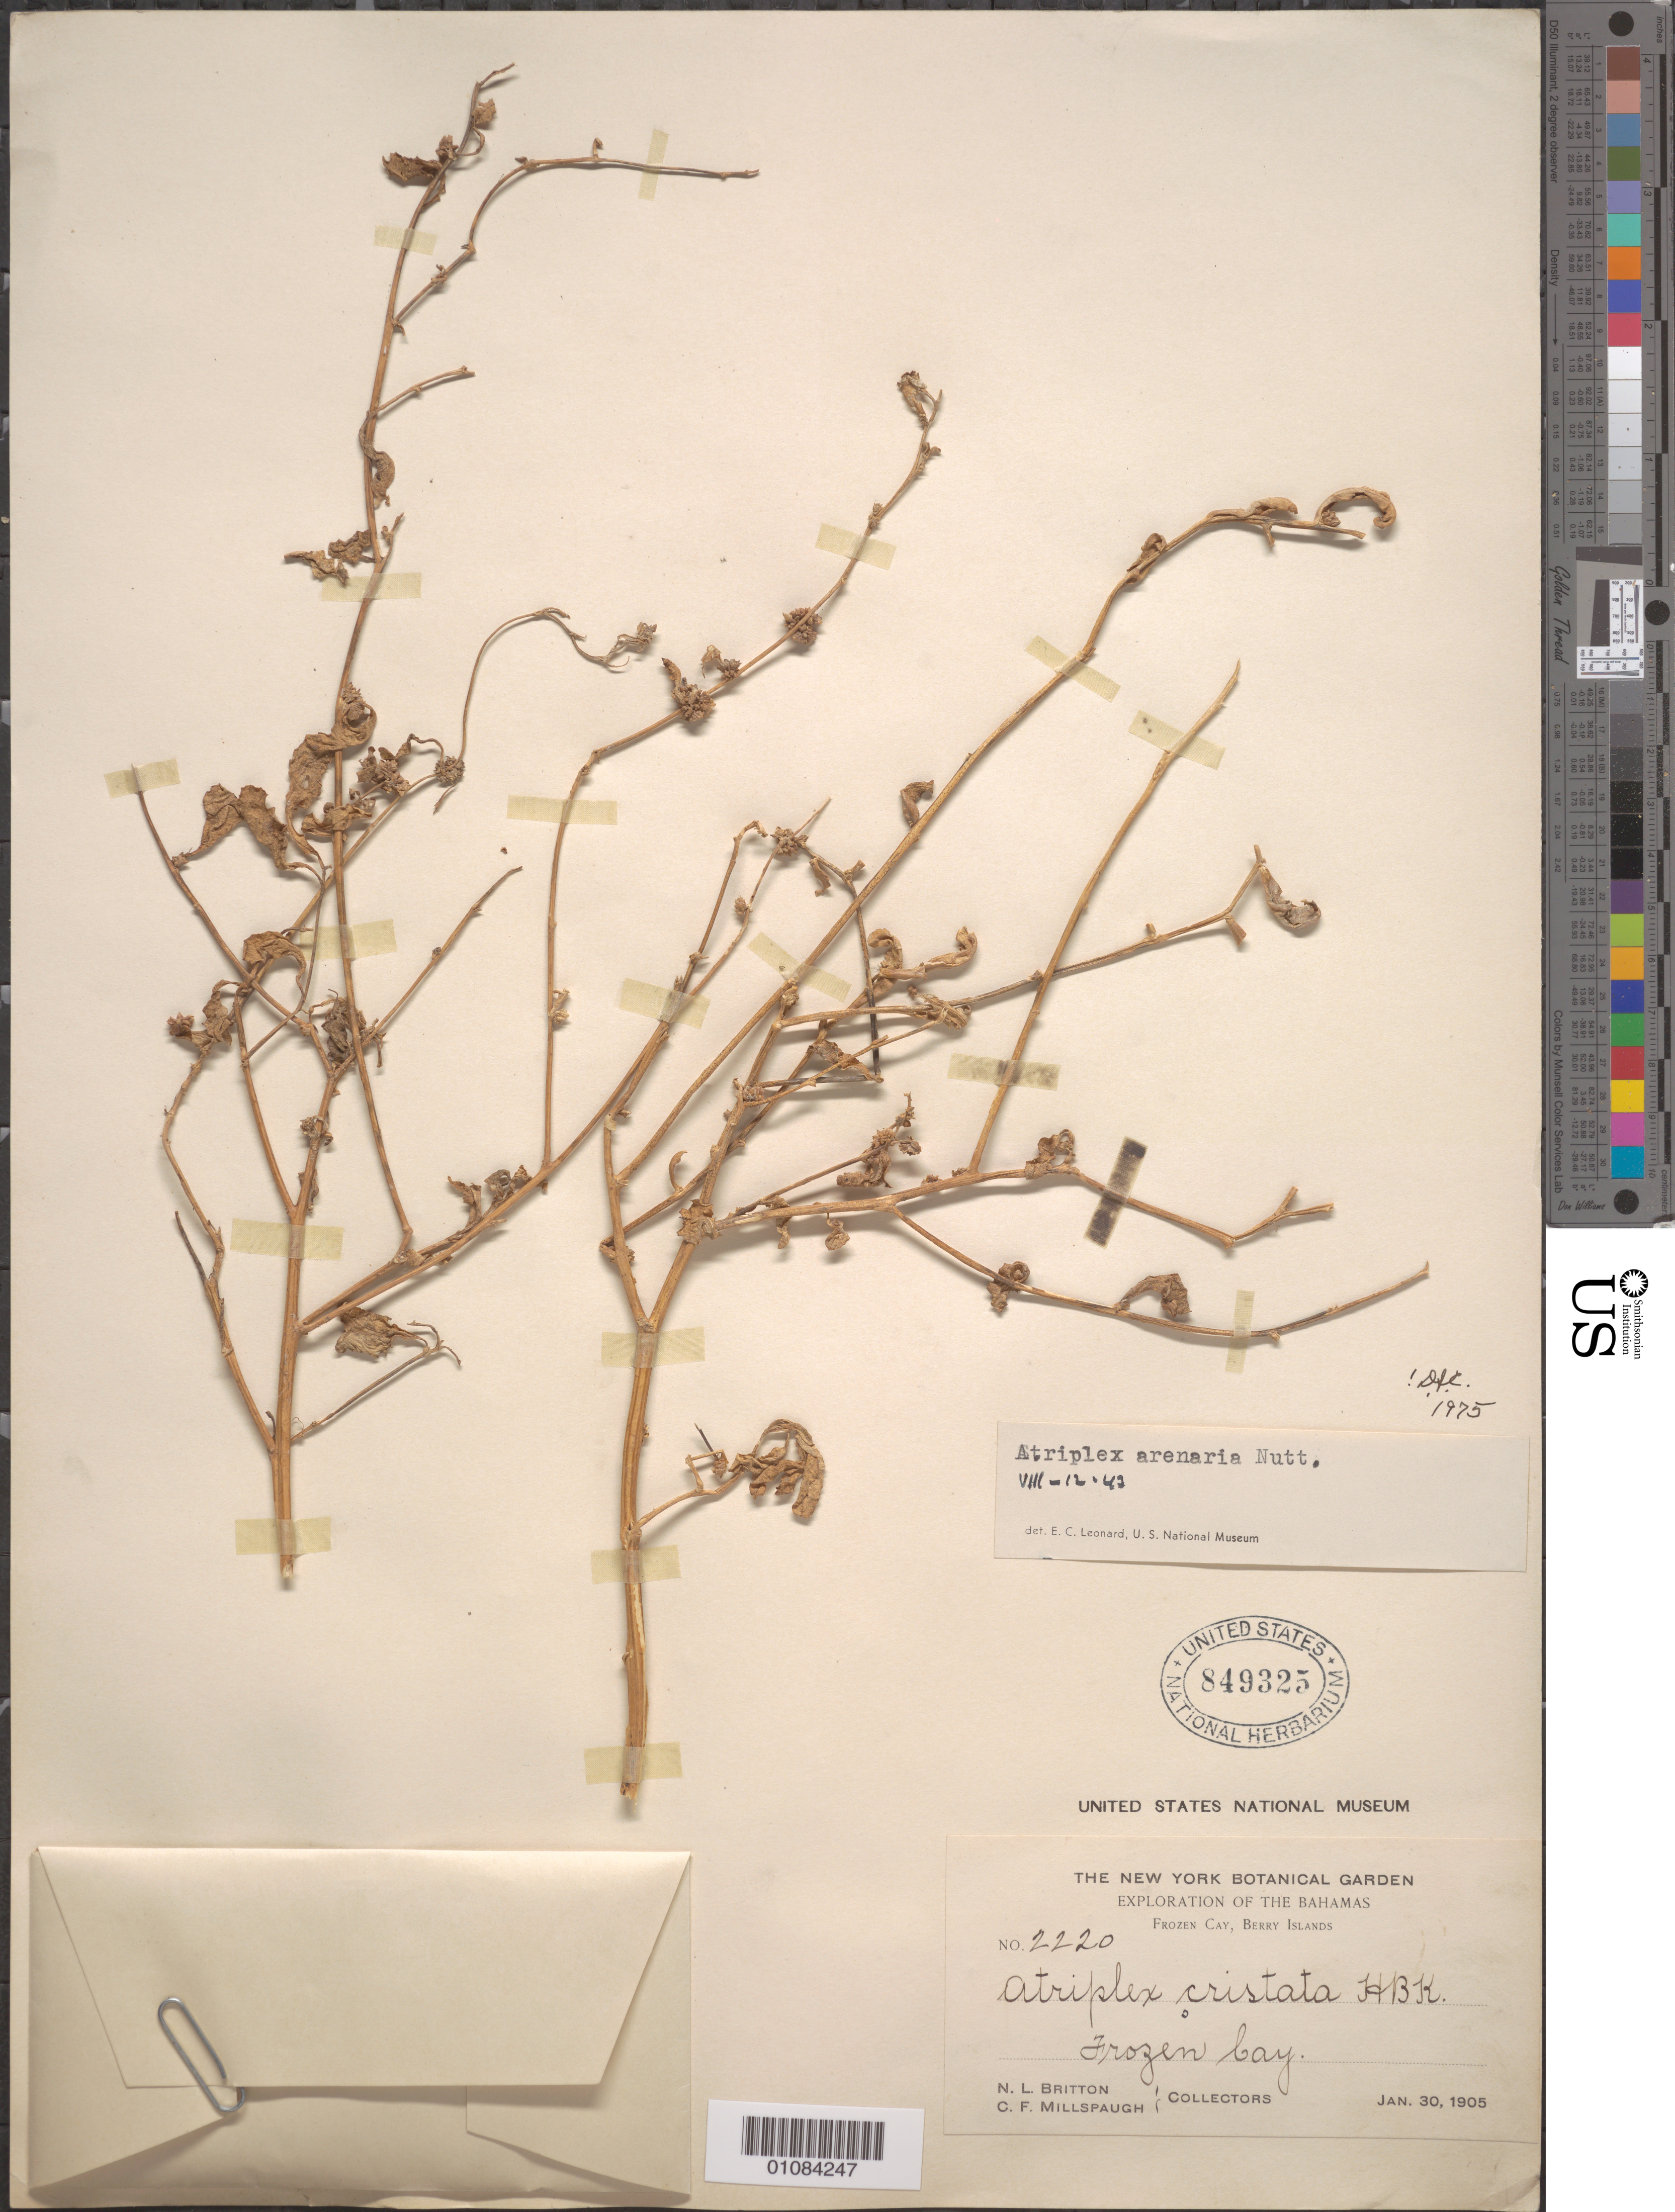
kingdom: Plantae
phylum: Tracheophyta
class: Magnoliopsida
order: Caryophyllales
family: Amaranthaceae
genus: Atriplex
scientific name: Atriplex arenaria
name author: Nutt.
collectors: N. Britton & C. F. Millspaugh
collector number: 2220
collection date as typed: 30 Jan 1905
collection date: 1905-01-30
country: Bahamas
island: Berry Is.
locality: Frozen Cay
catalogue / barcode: US 849325